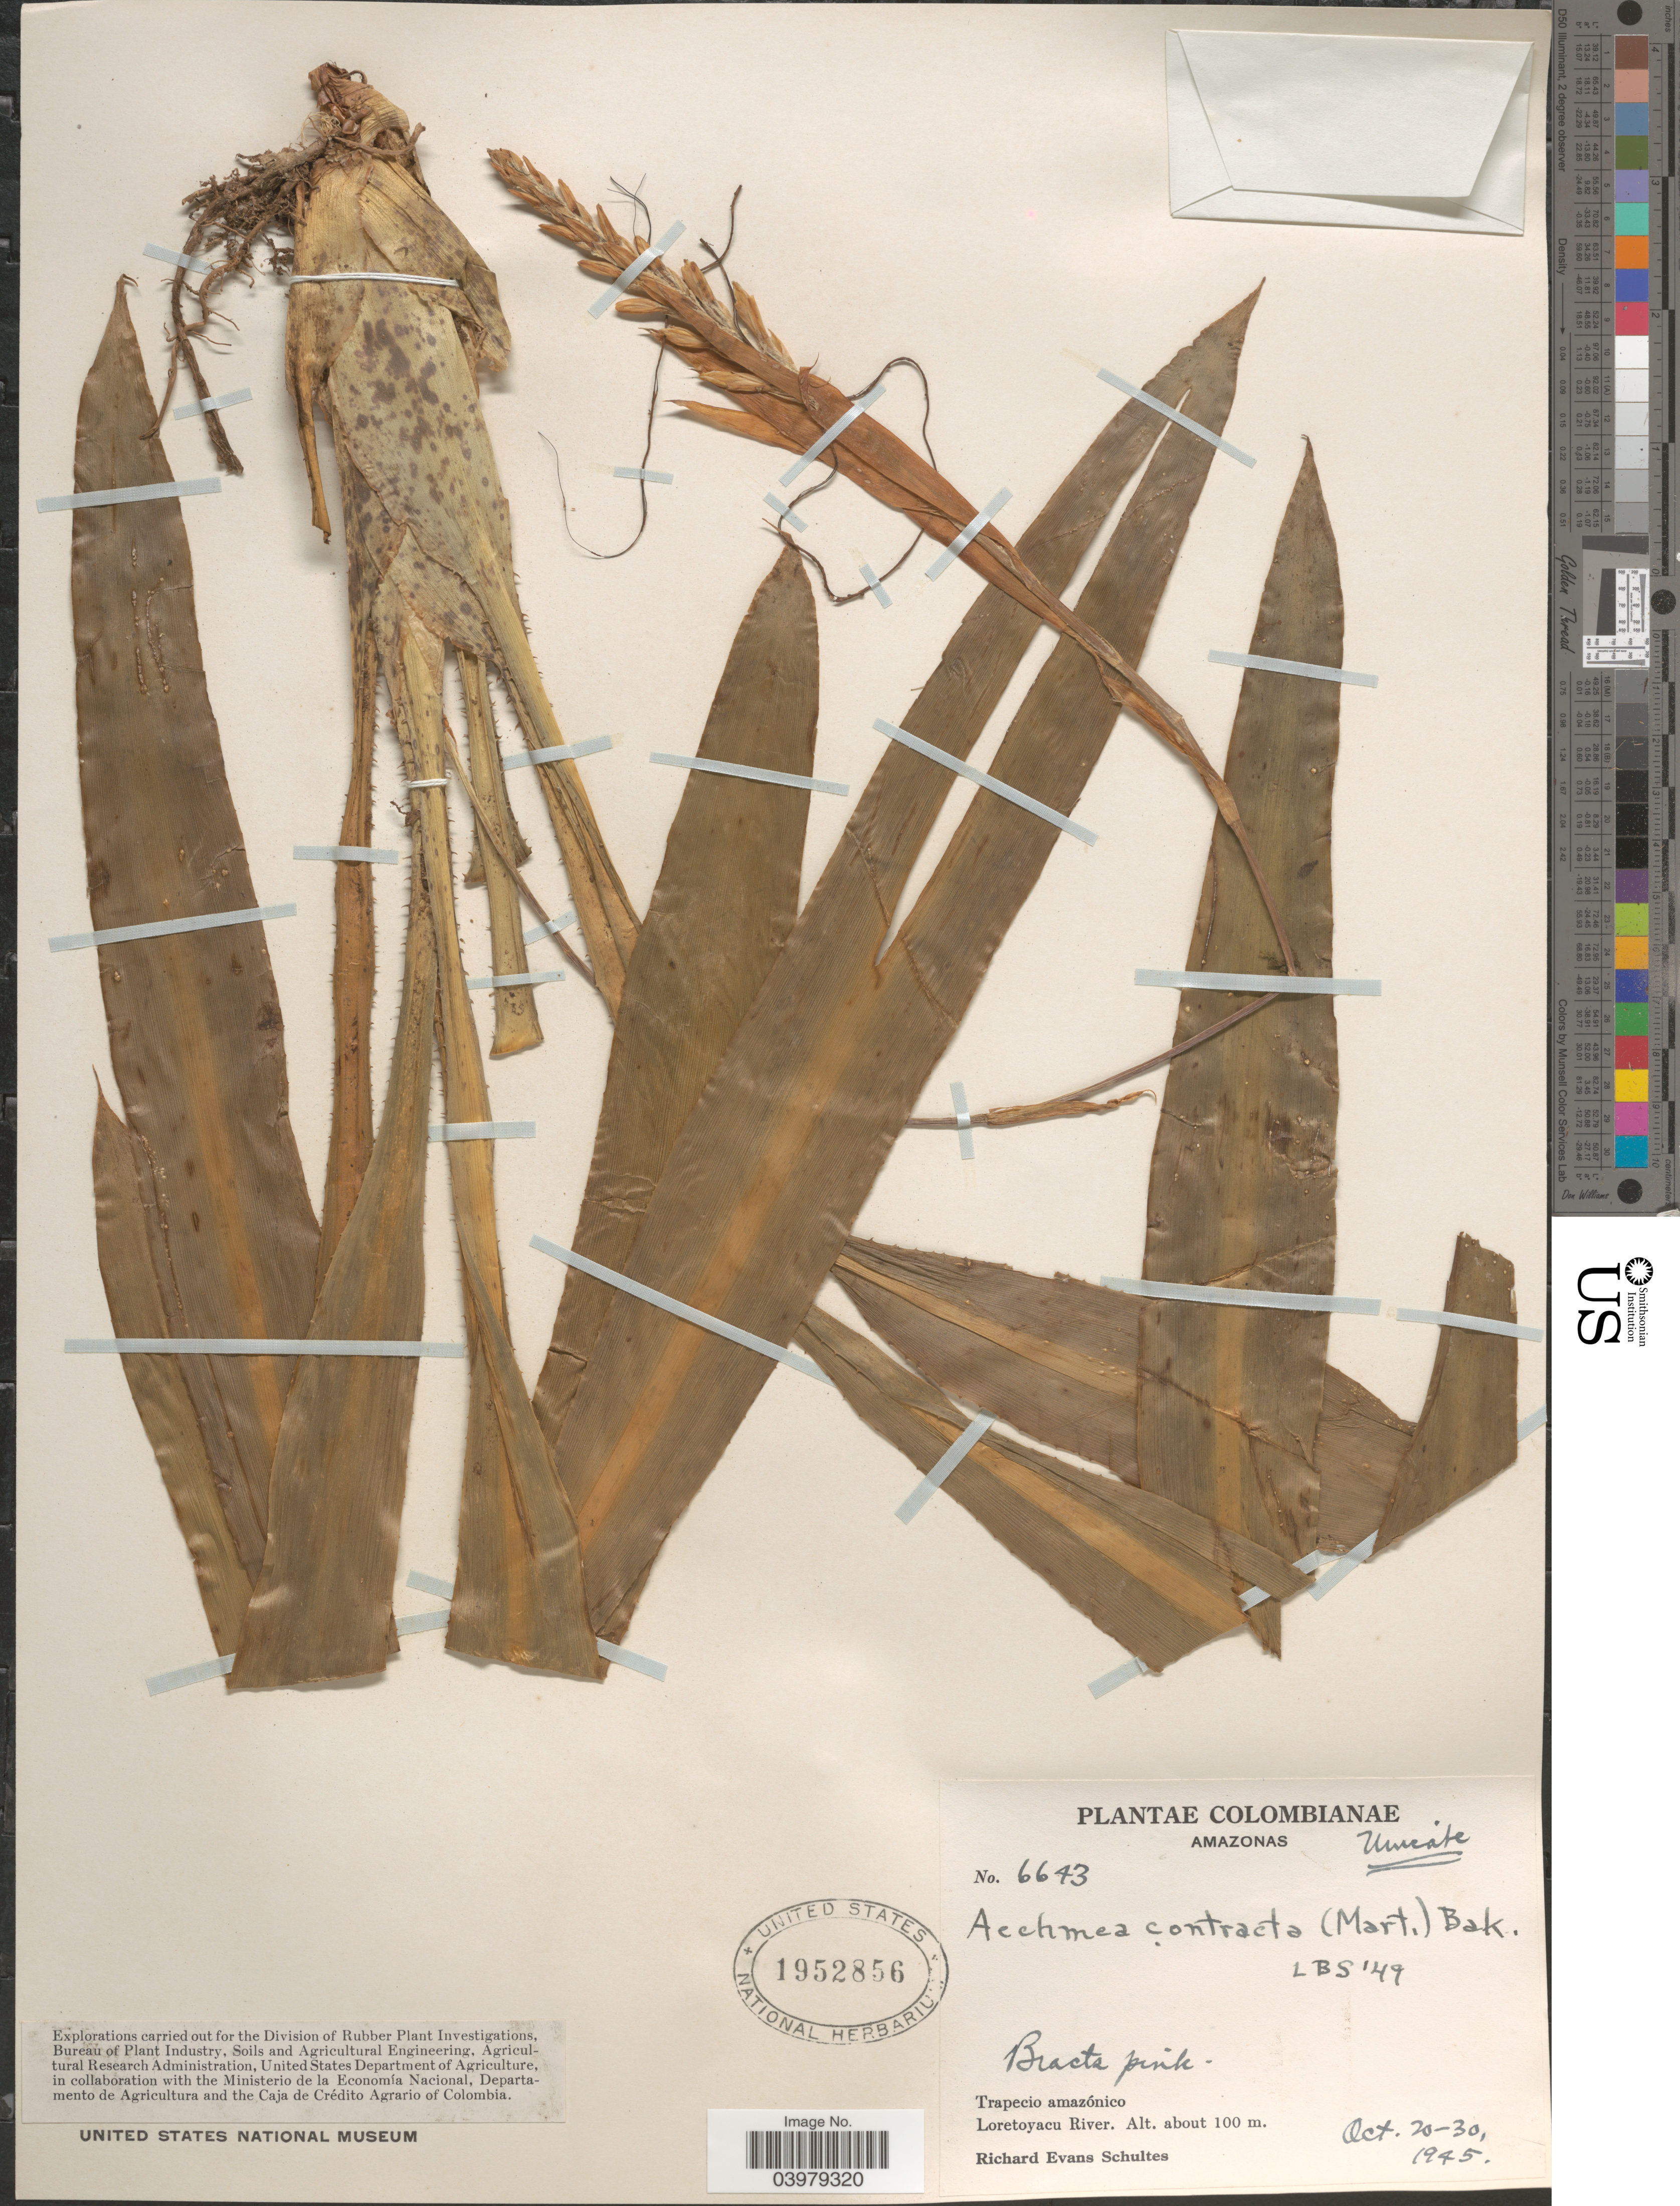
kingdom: Plantae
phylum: Tracheophyta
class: Liliopsida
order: Poales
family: Bromeliaceae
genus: Aechmea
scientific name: Aechmea contracta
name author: (Mart. ex Schult. f.) Baker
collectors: R. E. Schultes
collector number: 6643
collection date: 1945-10-20/1945-10-30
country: Colombia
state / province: Amazônas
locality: Trapecio amazónico. Loretoyacu River.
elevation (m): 100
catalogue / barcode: US 1952856